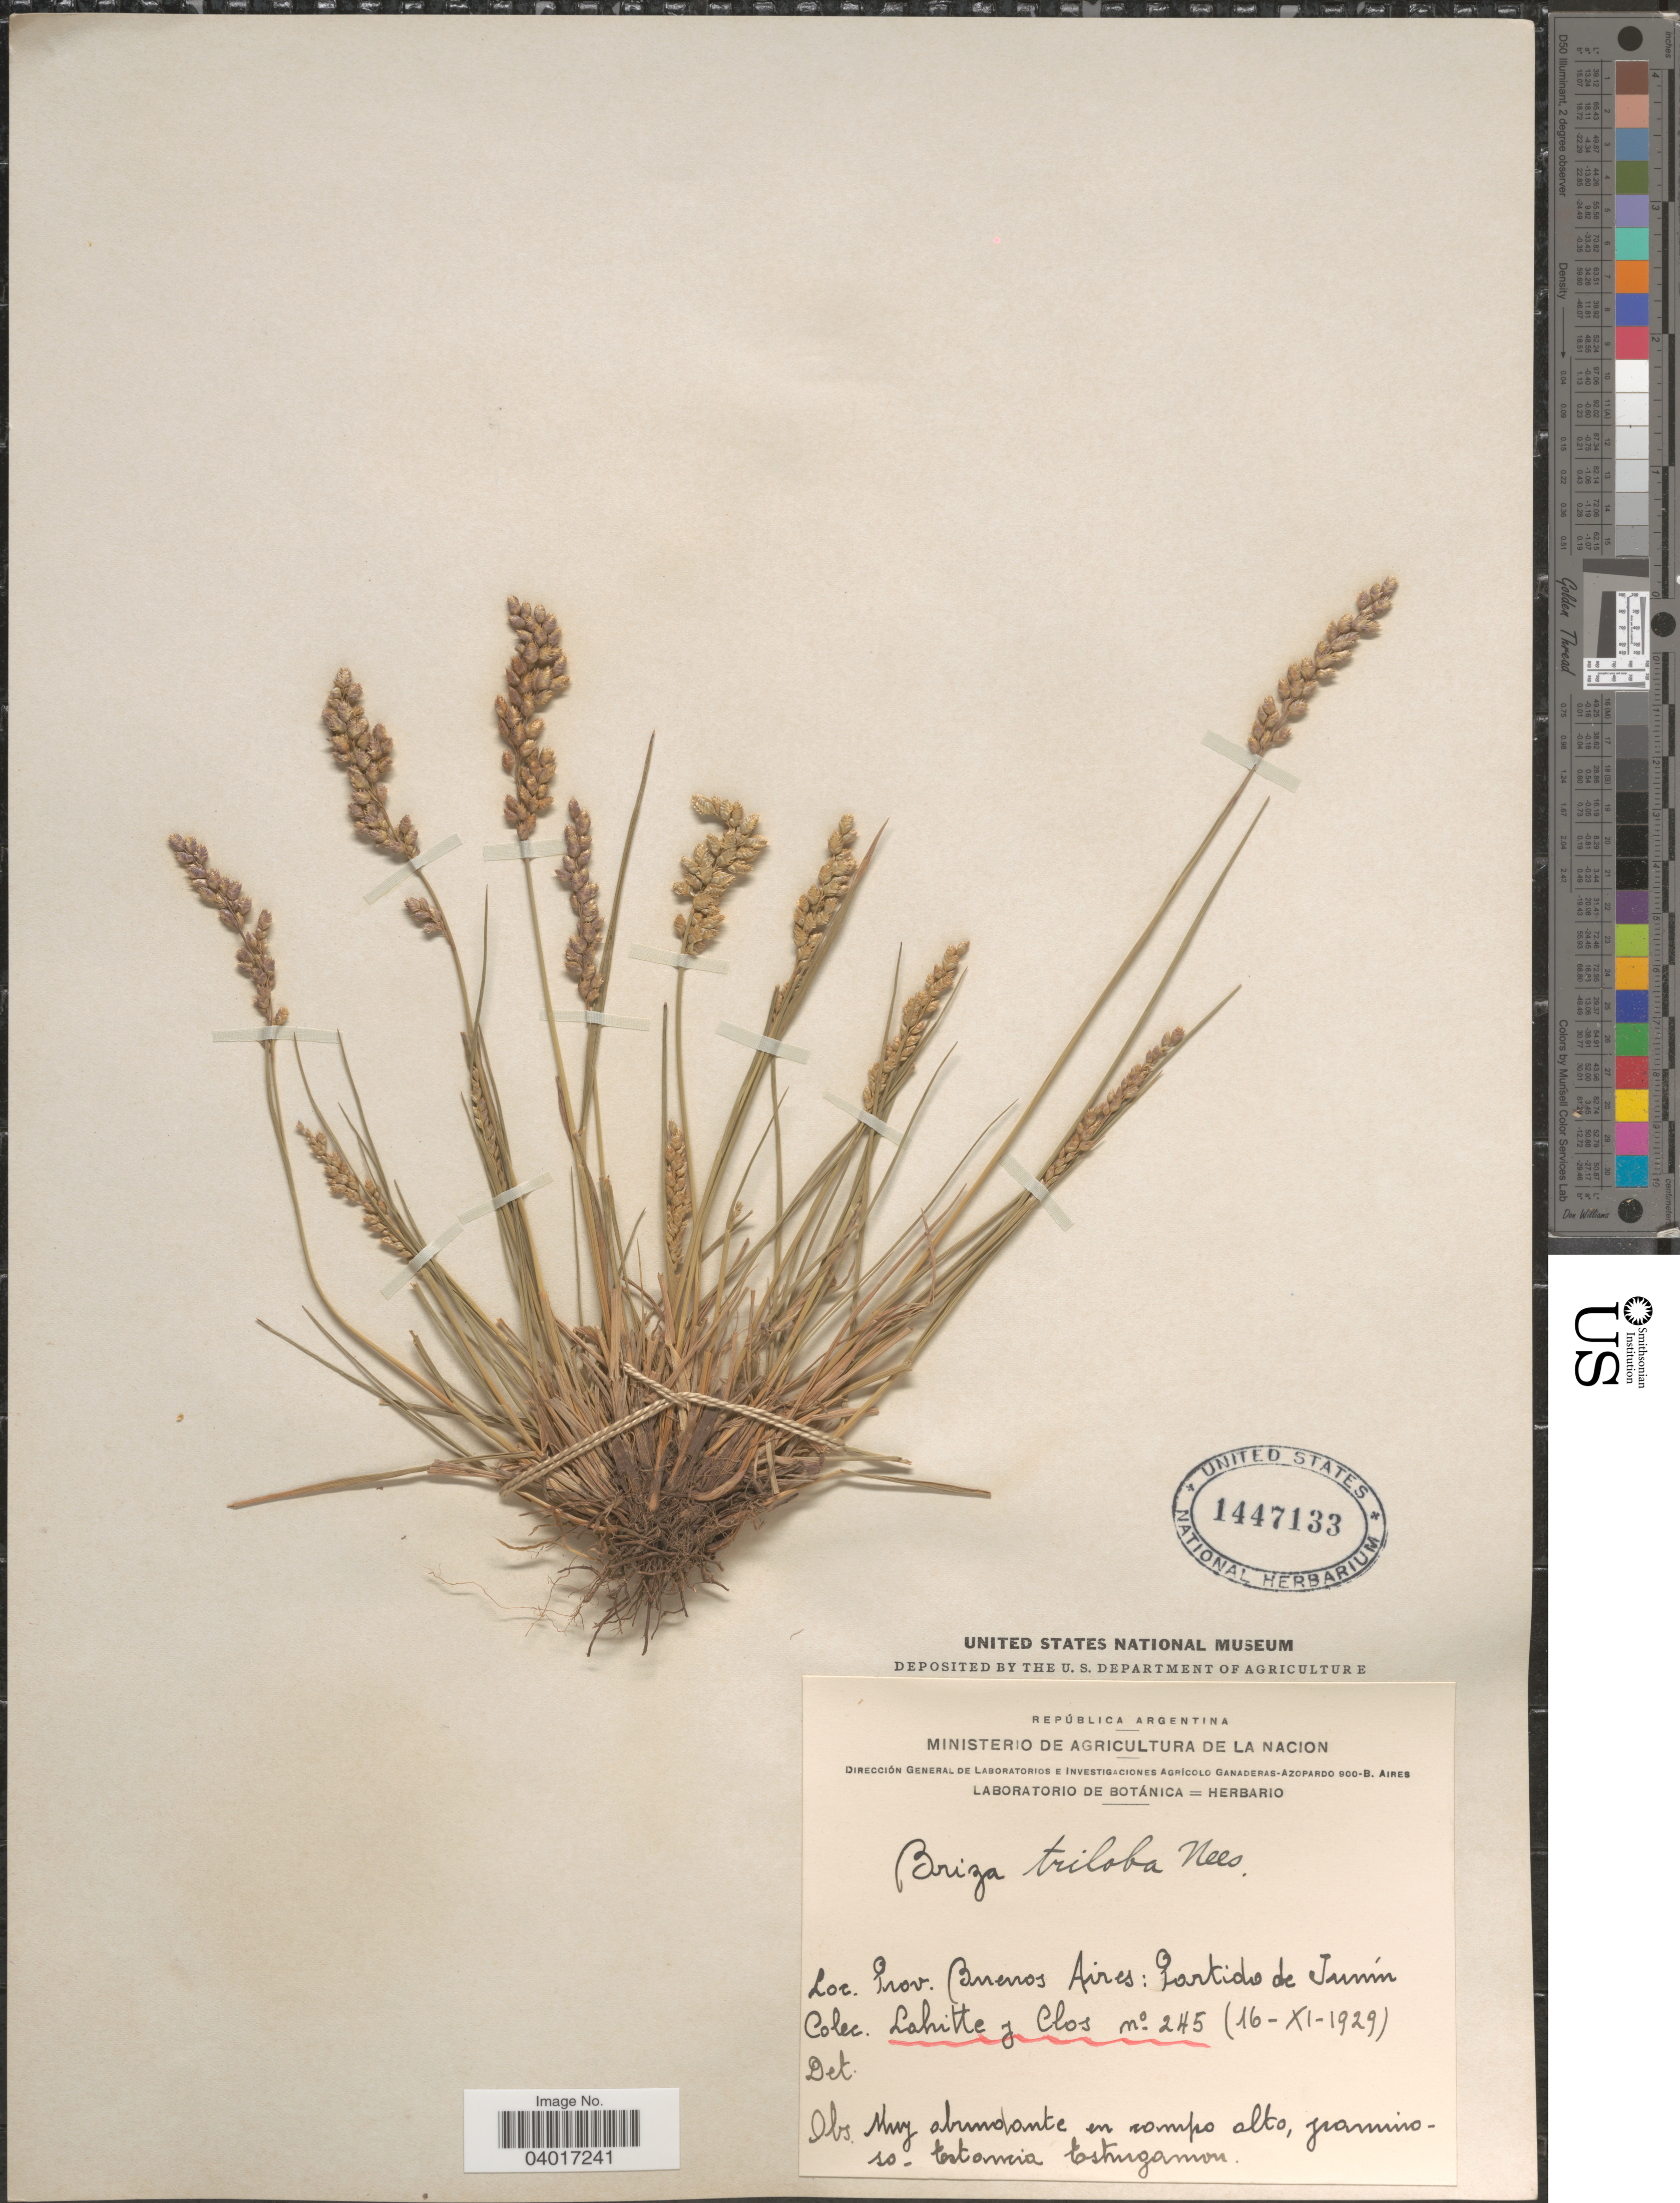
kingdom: Plantae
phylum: Tracheophyta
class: Liliopsida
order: Poales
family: Poaceae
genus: Chascolytrum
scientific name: Chascolytrum subaristatum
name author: (Lam.) Desv.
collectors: -. Lahitte & Clos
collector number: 245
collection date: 1929-11-16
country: Argentina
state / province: Buenos Aires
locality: Partido de Junín. Muy abundante en campo alto, graminoso - Estancia Estrugamou.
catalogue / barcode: US 1447133